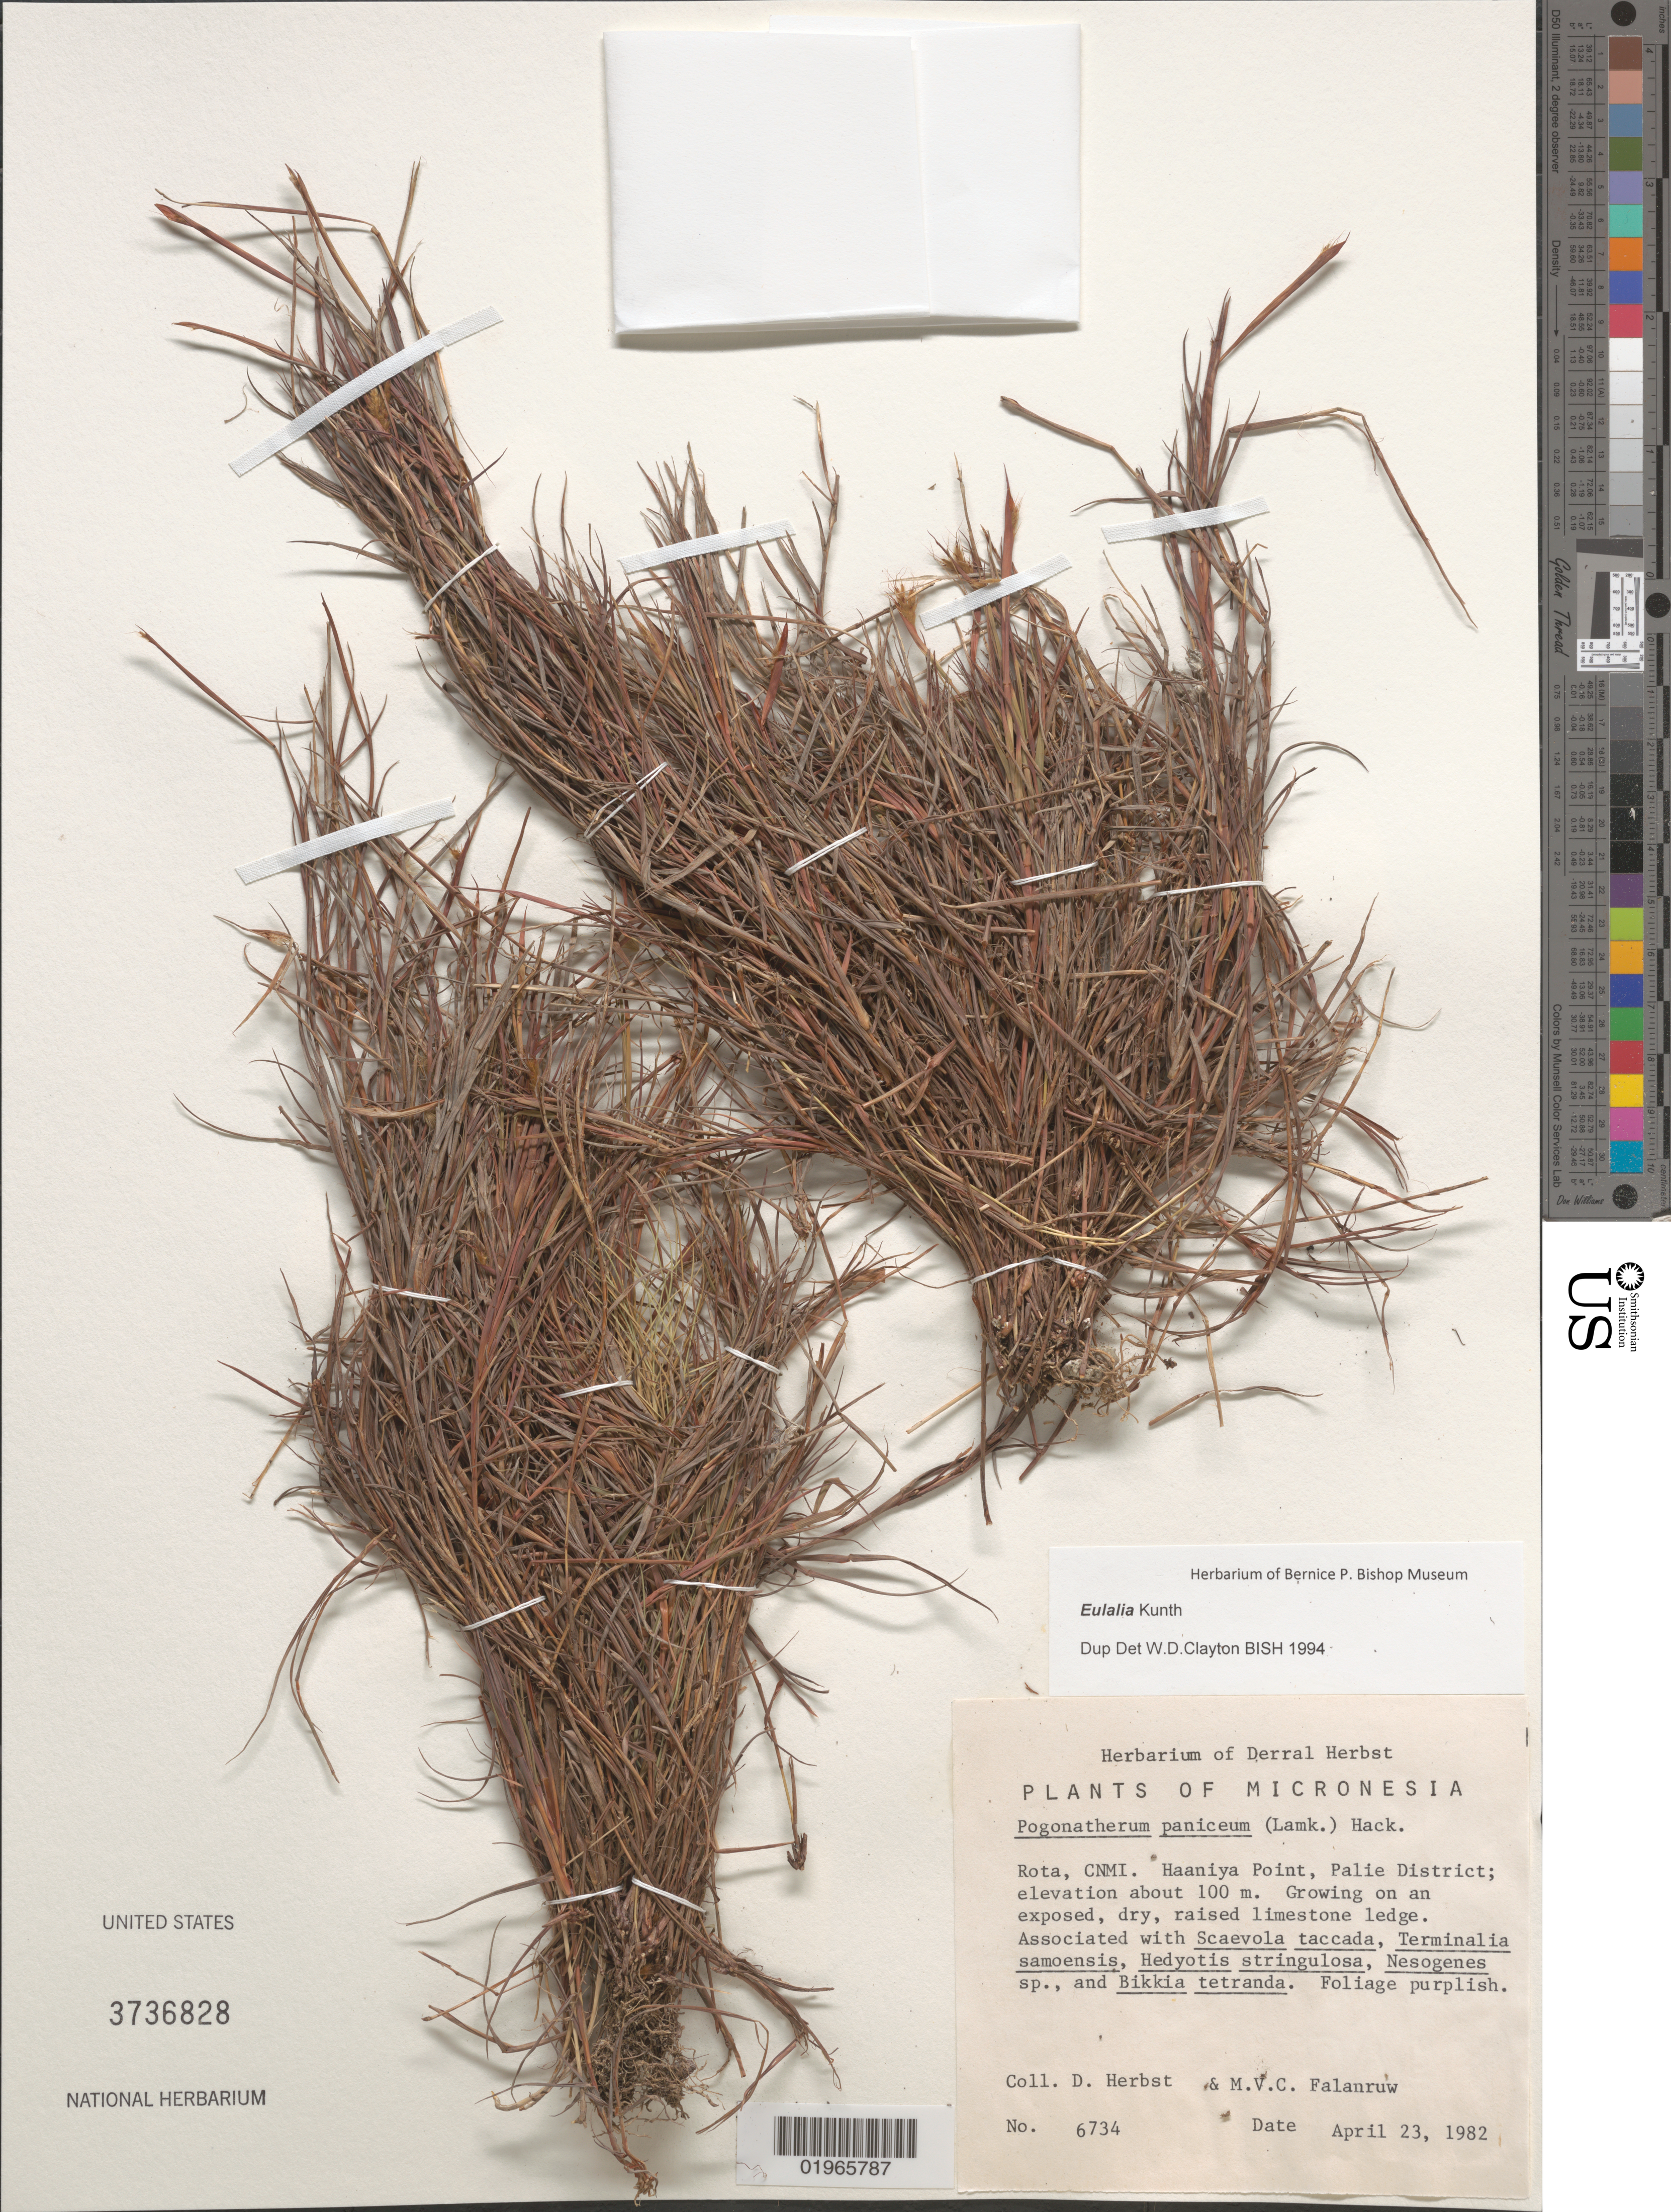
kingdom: Plantae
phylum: Tracheophyta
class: Liliopsida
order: Poales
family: Poaceae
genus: Eulalia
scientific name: Eulalia sp.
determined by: Clayton, W. D.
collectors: D. Herbst & M. V. Falanruw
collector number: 6734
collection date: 1982-04-23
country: Northern Mariana Islands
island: Rota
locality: Micronesia. Rota. CNMI. Haaniya Point, Palie District.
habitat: Exposed, dry, raised limestone ledge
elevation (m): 100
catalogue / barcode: US 3736828